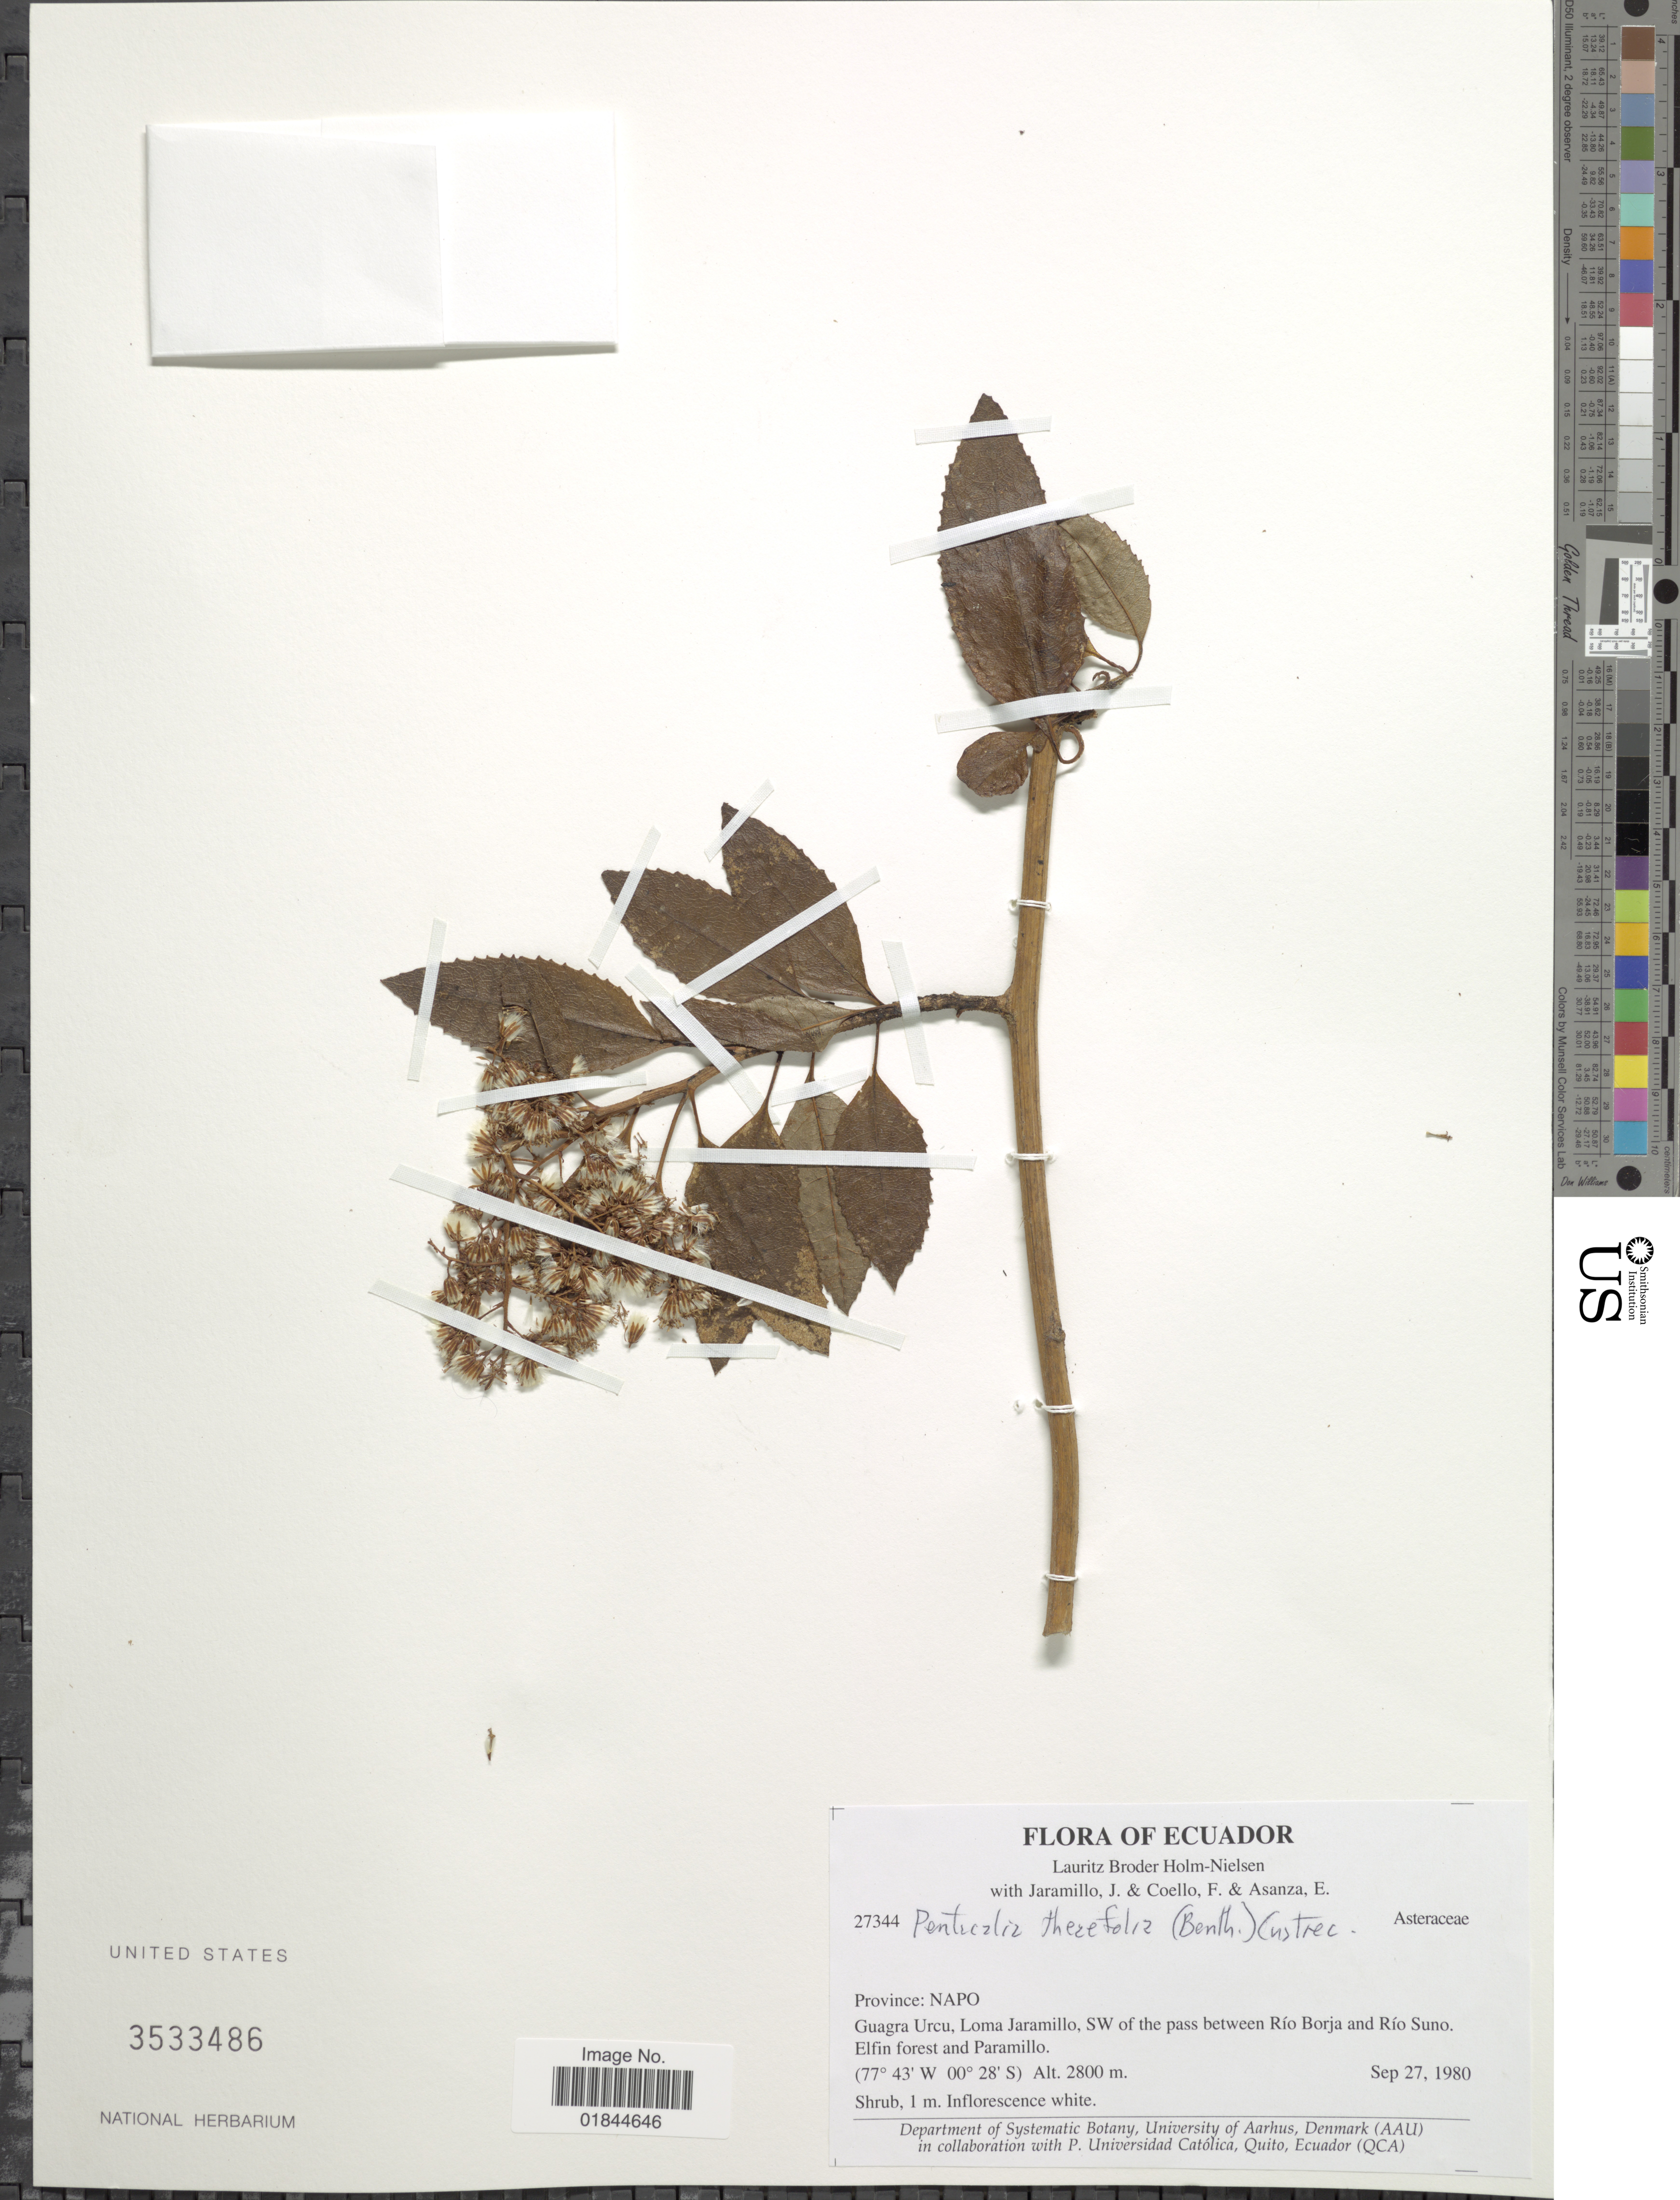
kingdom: Plantae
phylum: Tracheophyta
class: Magnoliopsida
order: Asterales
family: Asteraceae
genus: Pentacalia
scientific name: Pentacalia theifolia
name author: (Benth.) Cuatrec.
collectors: J. Jaramillo, F. Coello & E. Asanza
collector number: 27344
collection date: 1980-09-27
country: Ecuador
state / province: Napo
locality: Guagra Urcu, Loma Jaramillo, SW of the pass between Rio Borja and Rio Suno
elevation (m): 2800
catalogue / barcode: US 3533486